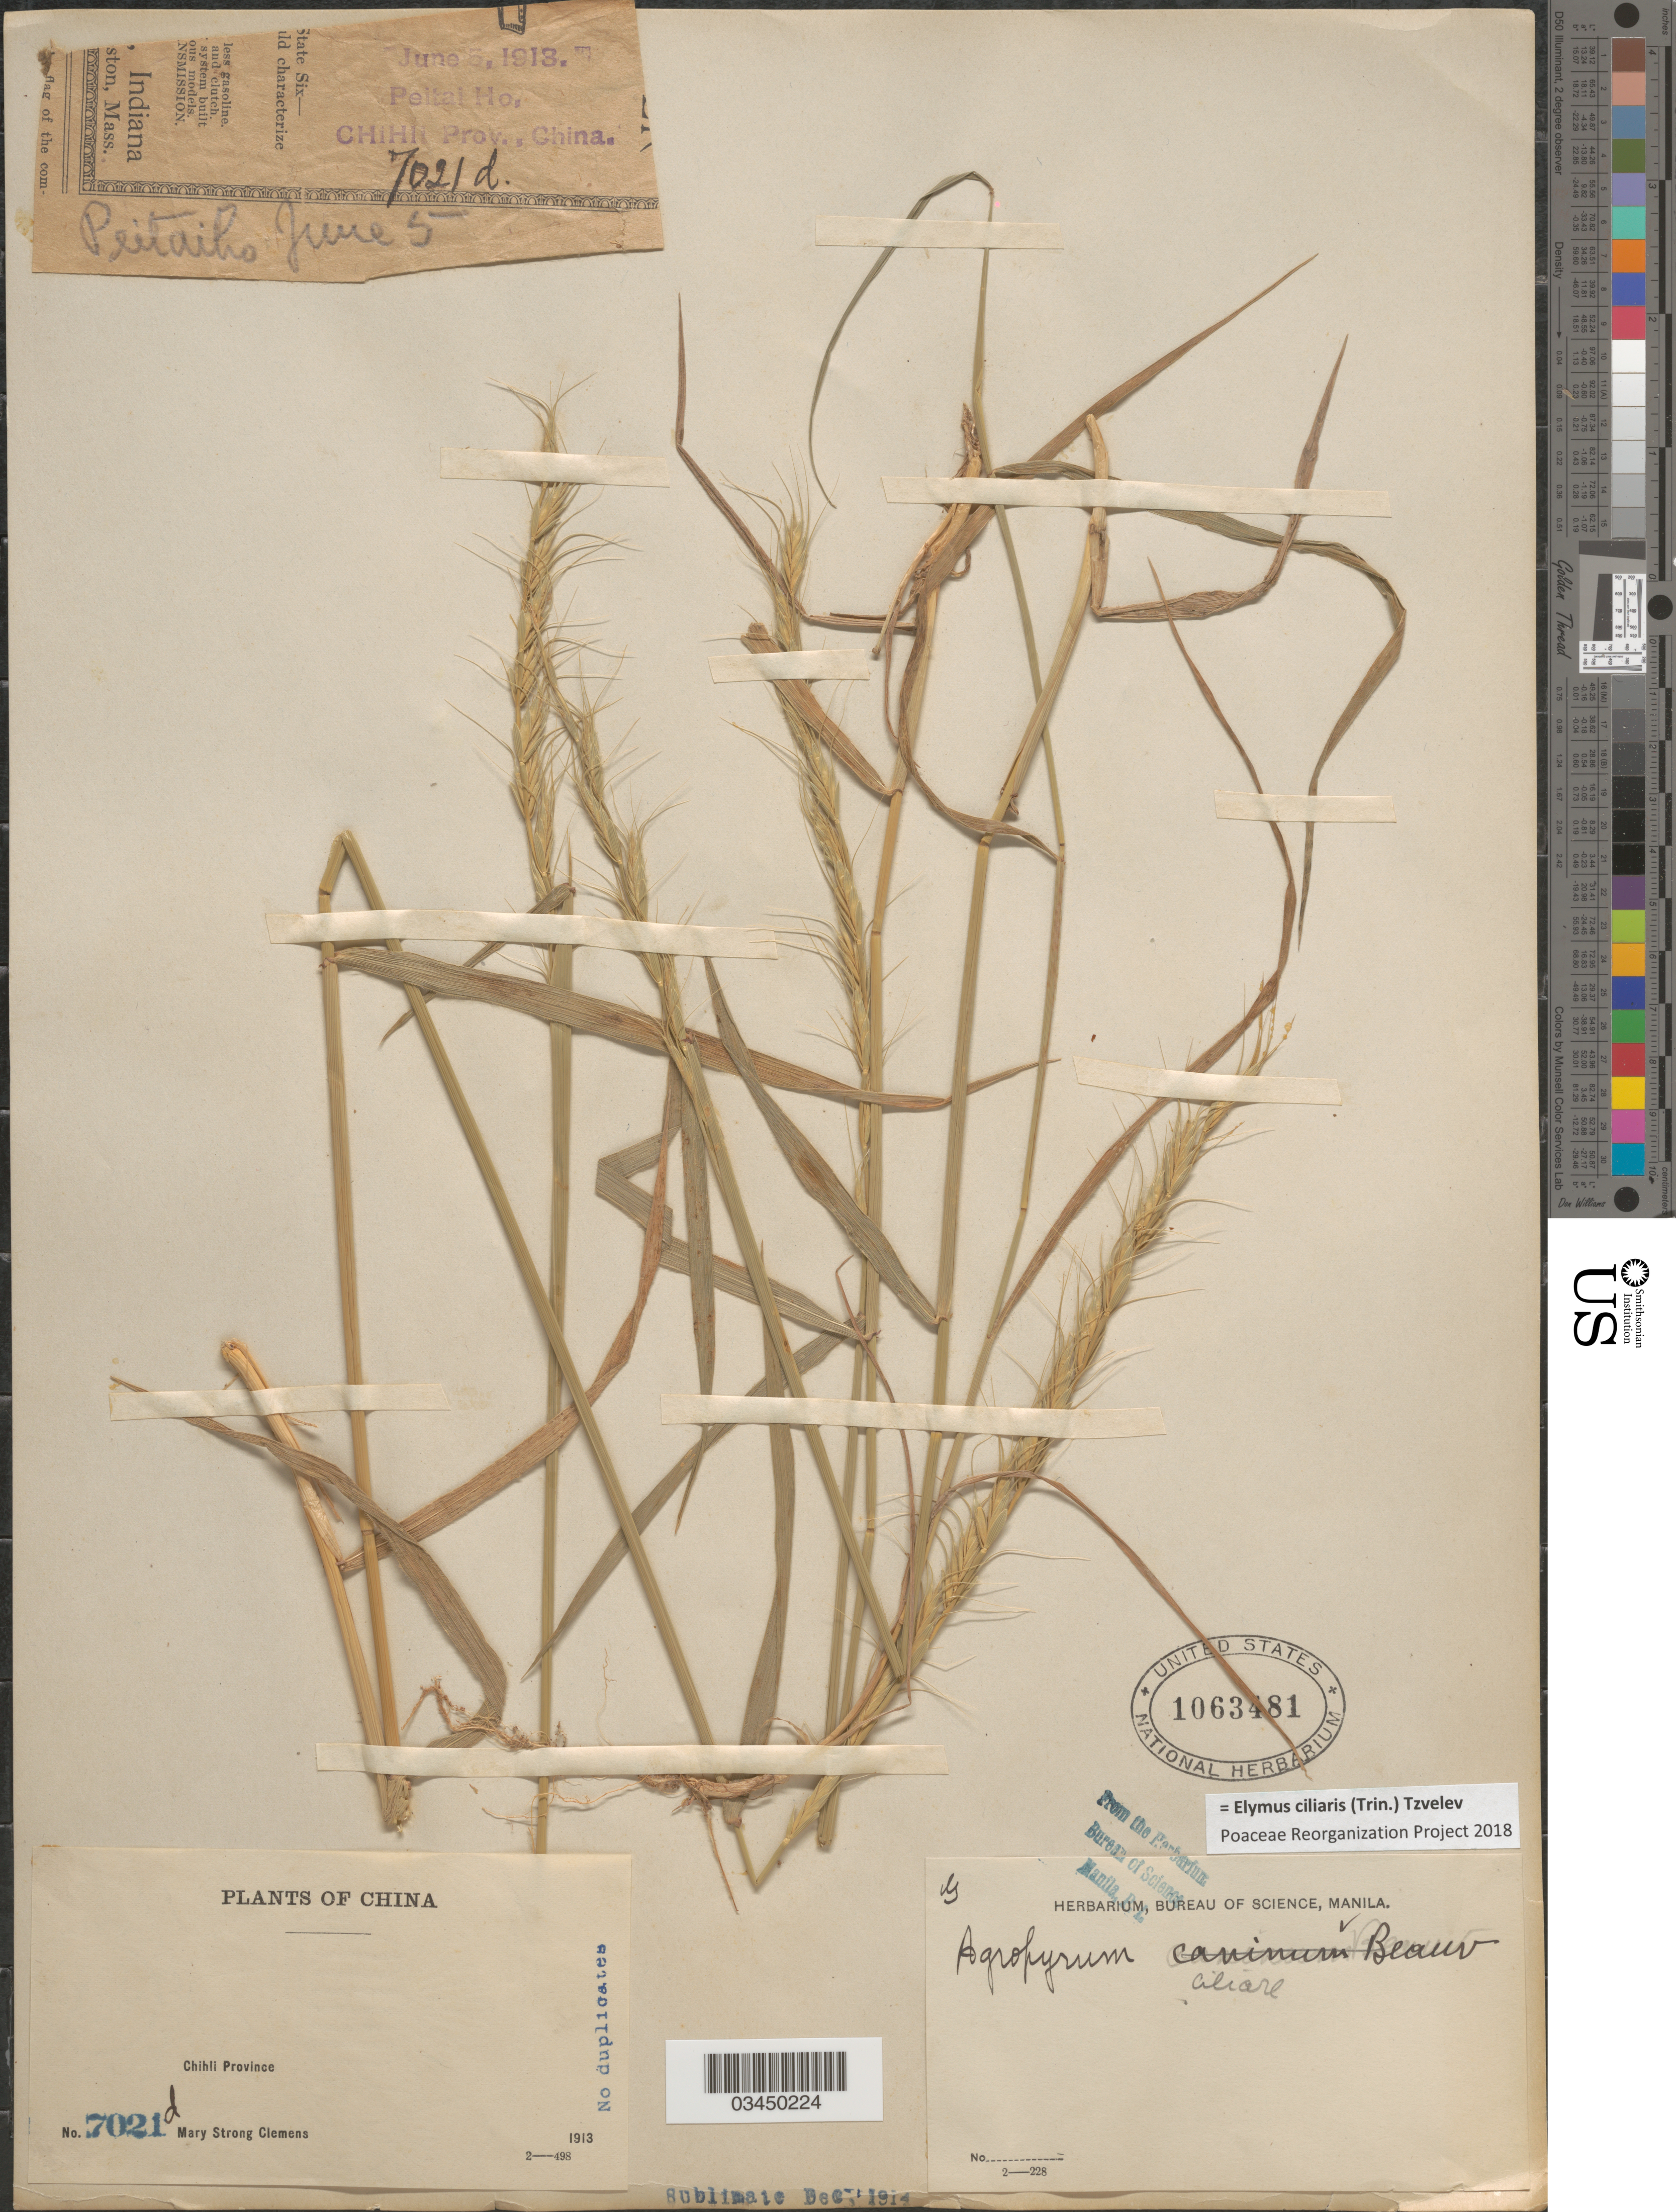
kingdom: Plantae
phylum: Tracheophyta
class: Liliopsida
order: Poales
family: Poaceae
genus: Elymus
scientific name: Elymus ciliaris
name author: (Trin.) Tzvelev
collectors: M. S. Clemens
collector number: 7021d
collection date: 1913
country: China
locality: Chihli Province.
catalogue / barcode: US 1063481